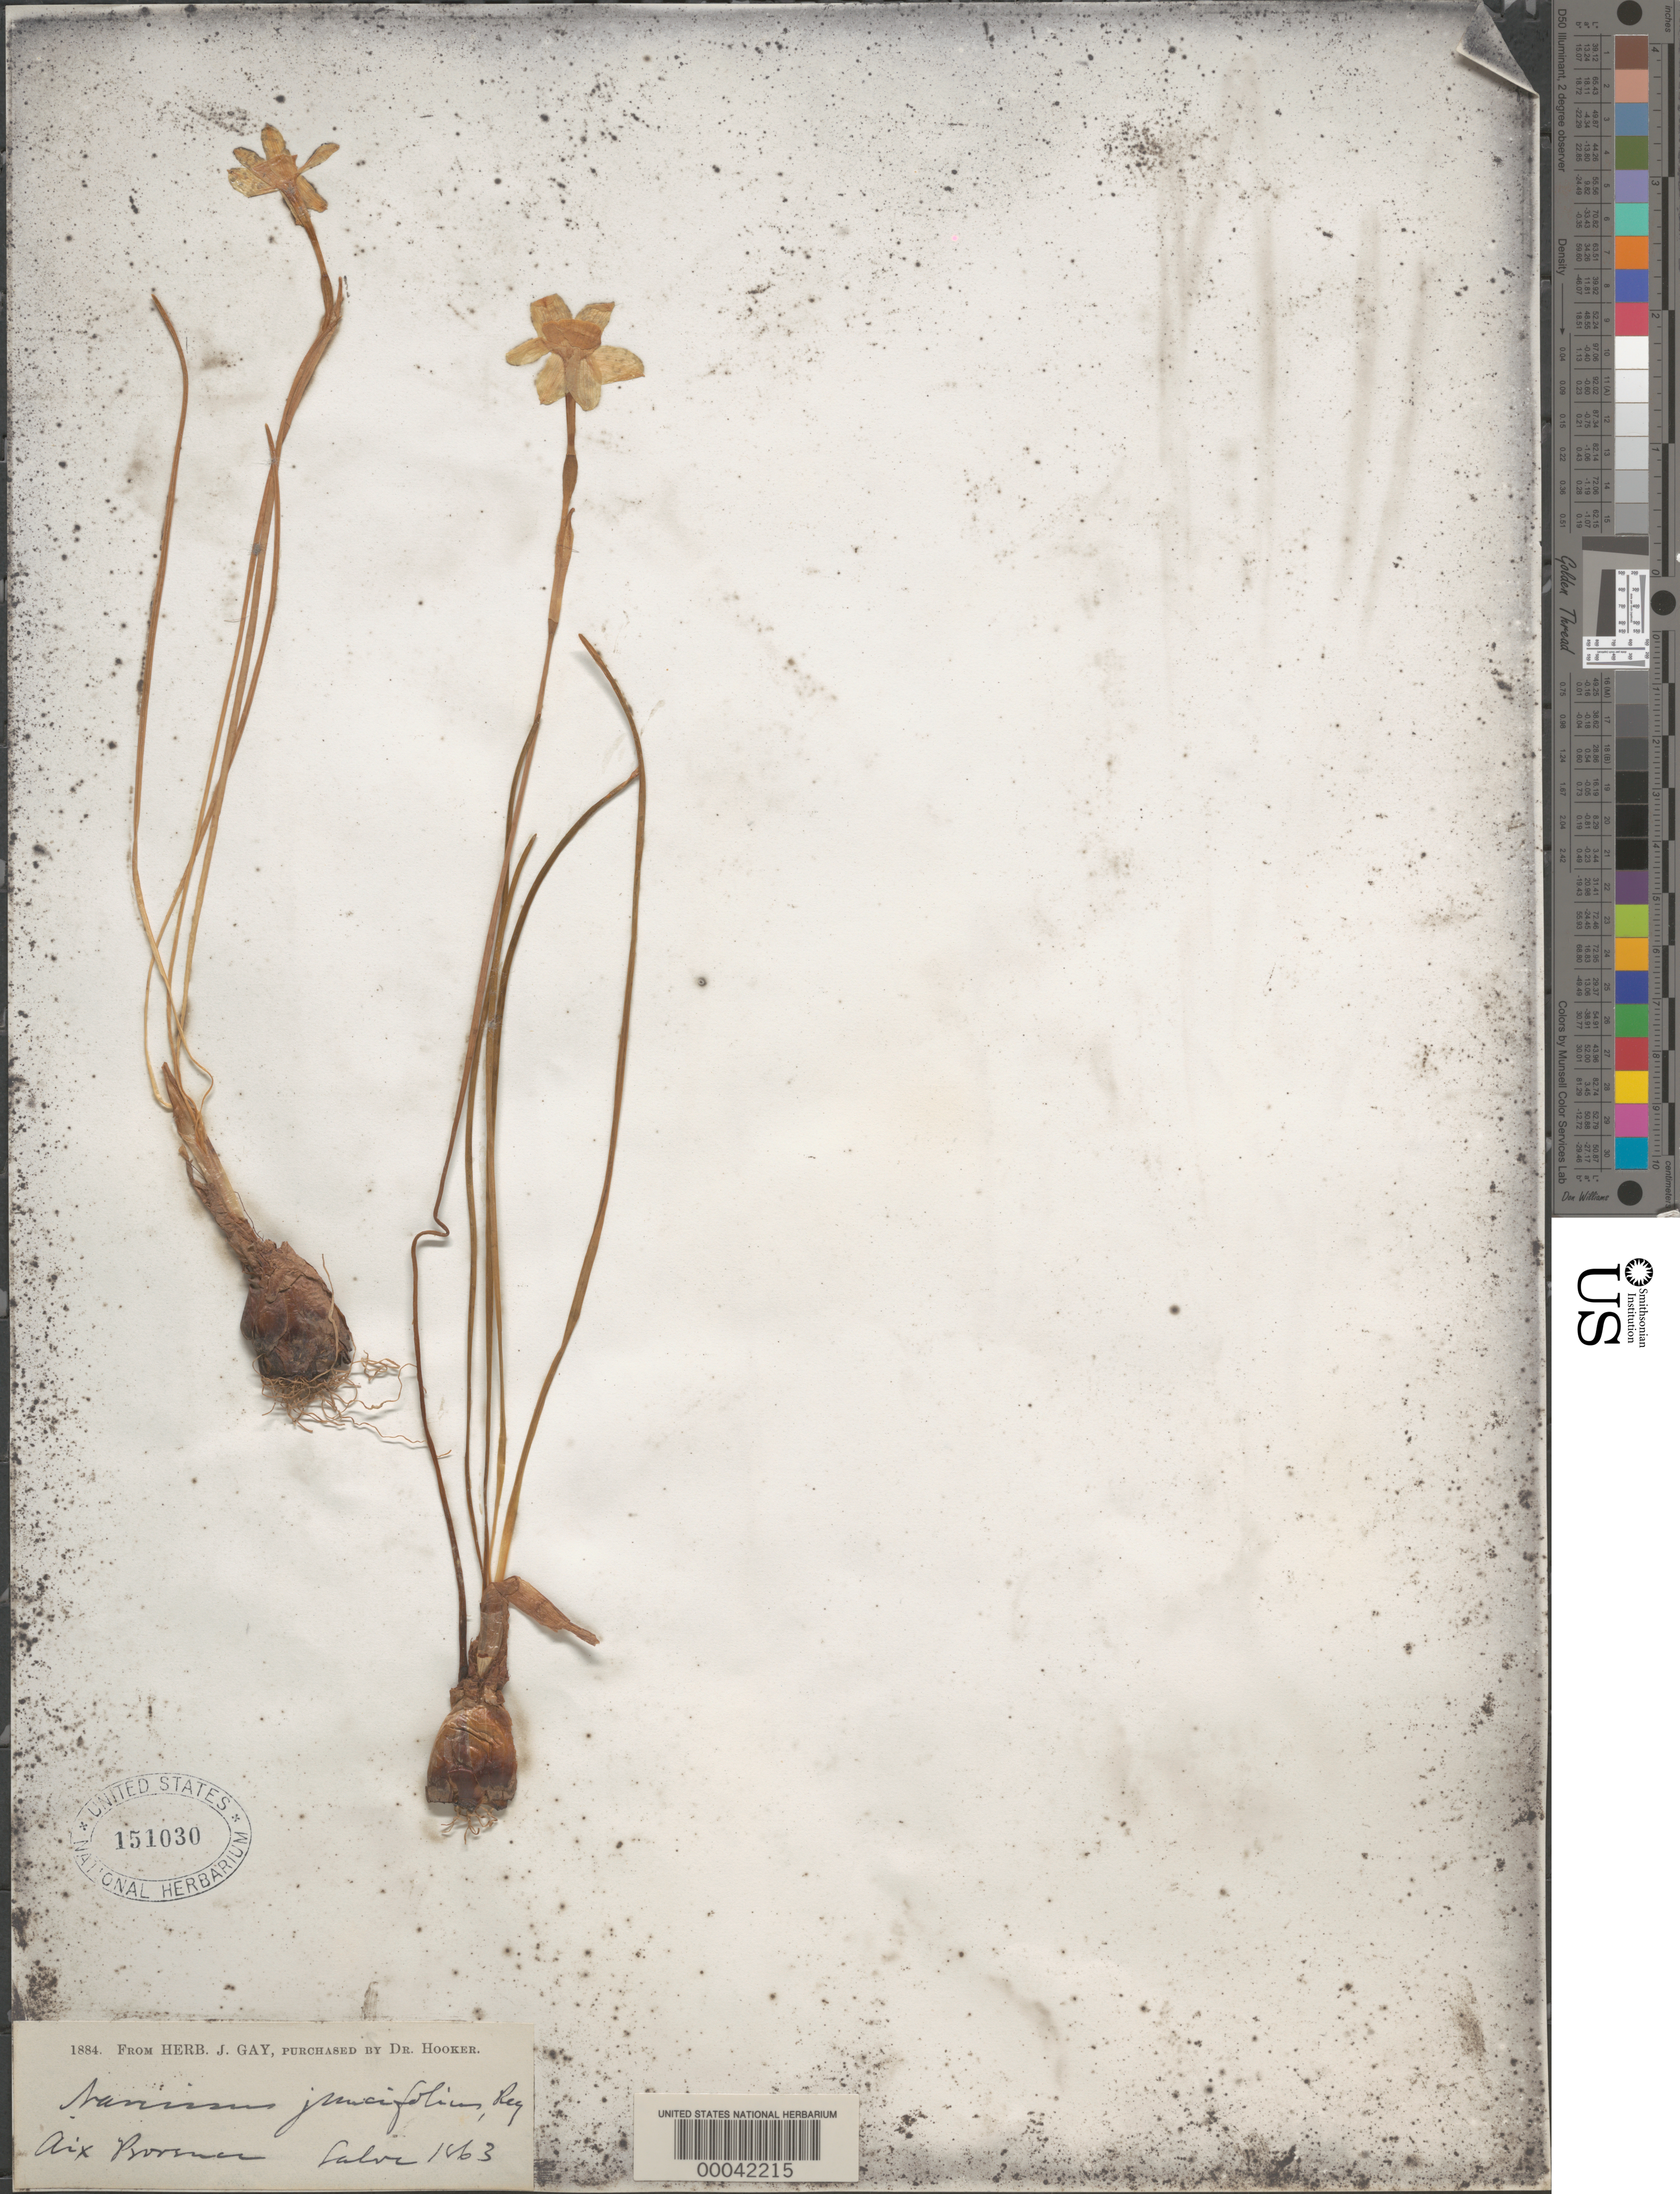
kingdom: Plantae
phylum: Tracheophyta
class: Liliopsida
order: Asparagales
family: Amaryllidaceae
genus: Narcissus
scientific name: Narcissus juncifolius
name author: Salisb.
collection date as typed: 1863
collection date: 1863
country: France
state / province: Provence-Alpes-Côte d'Azur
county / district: Bouches-du-Rhône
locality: Aix en provence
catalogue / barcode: US 151030